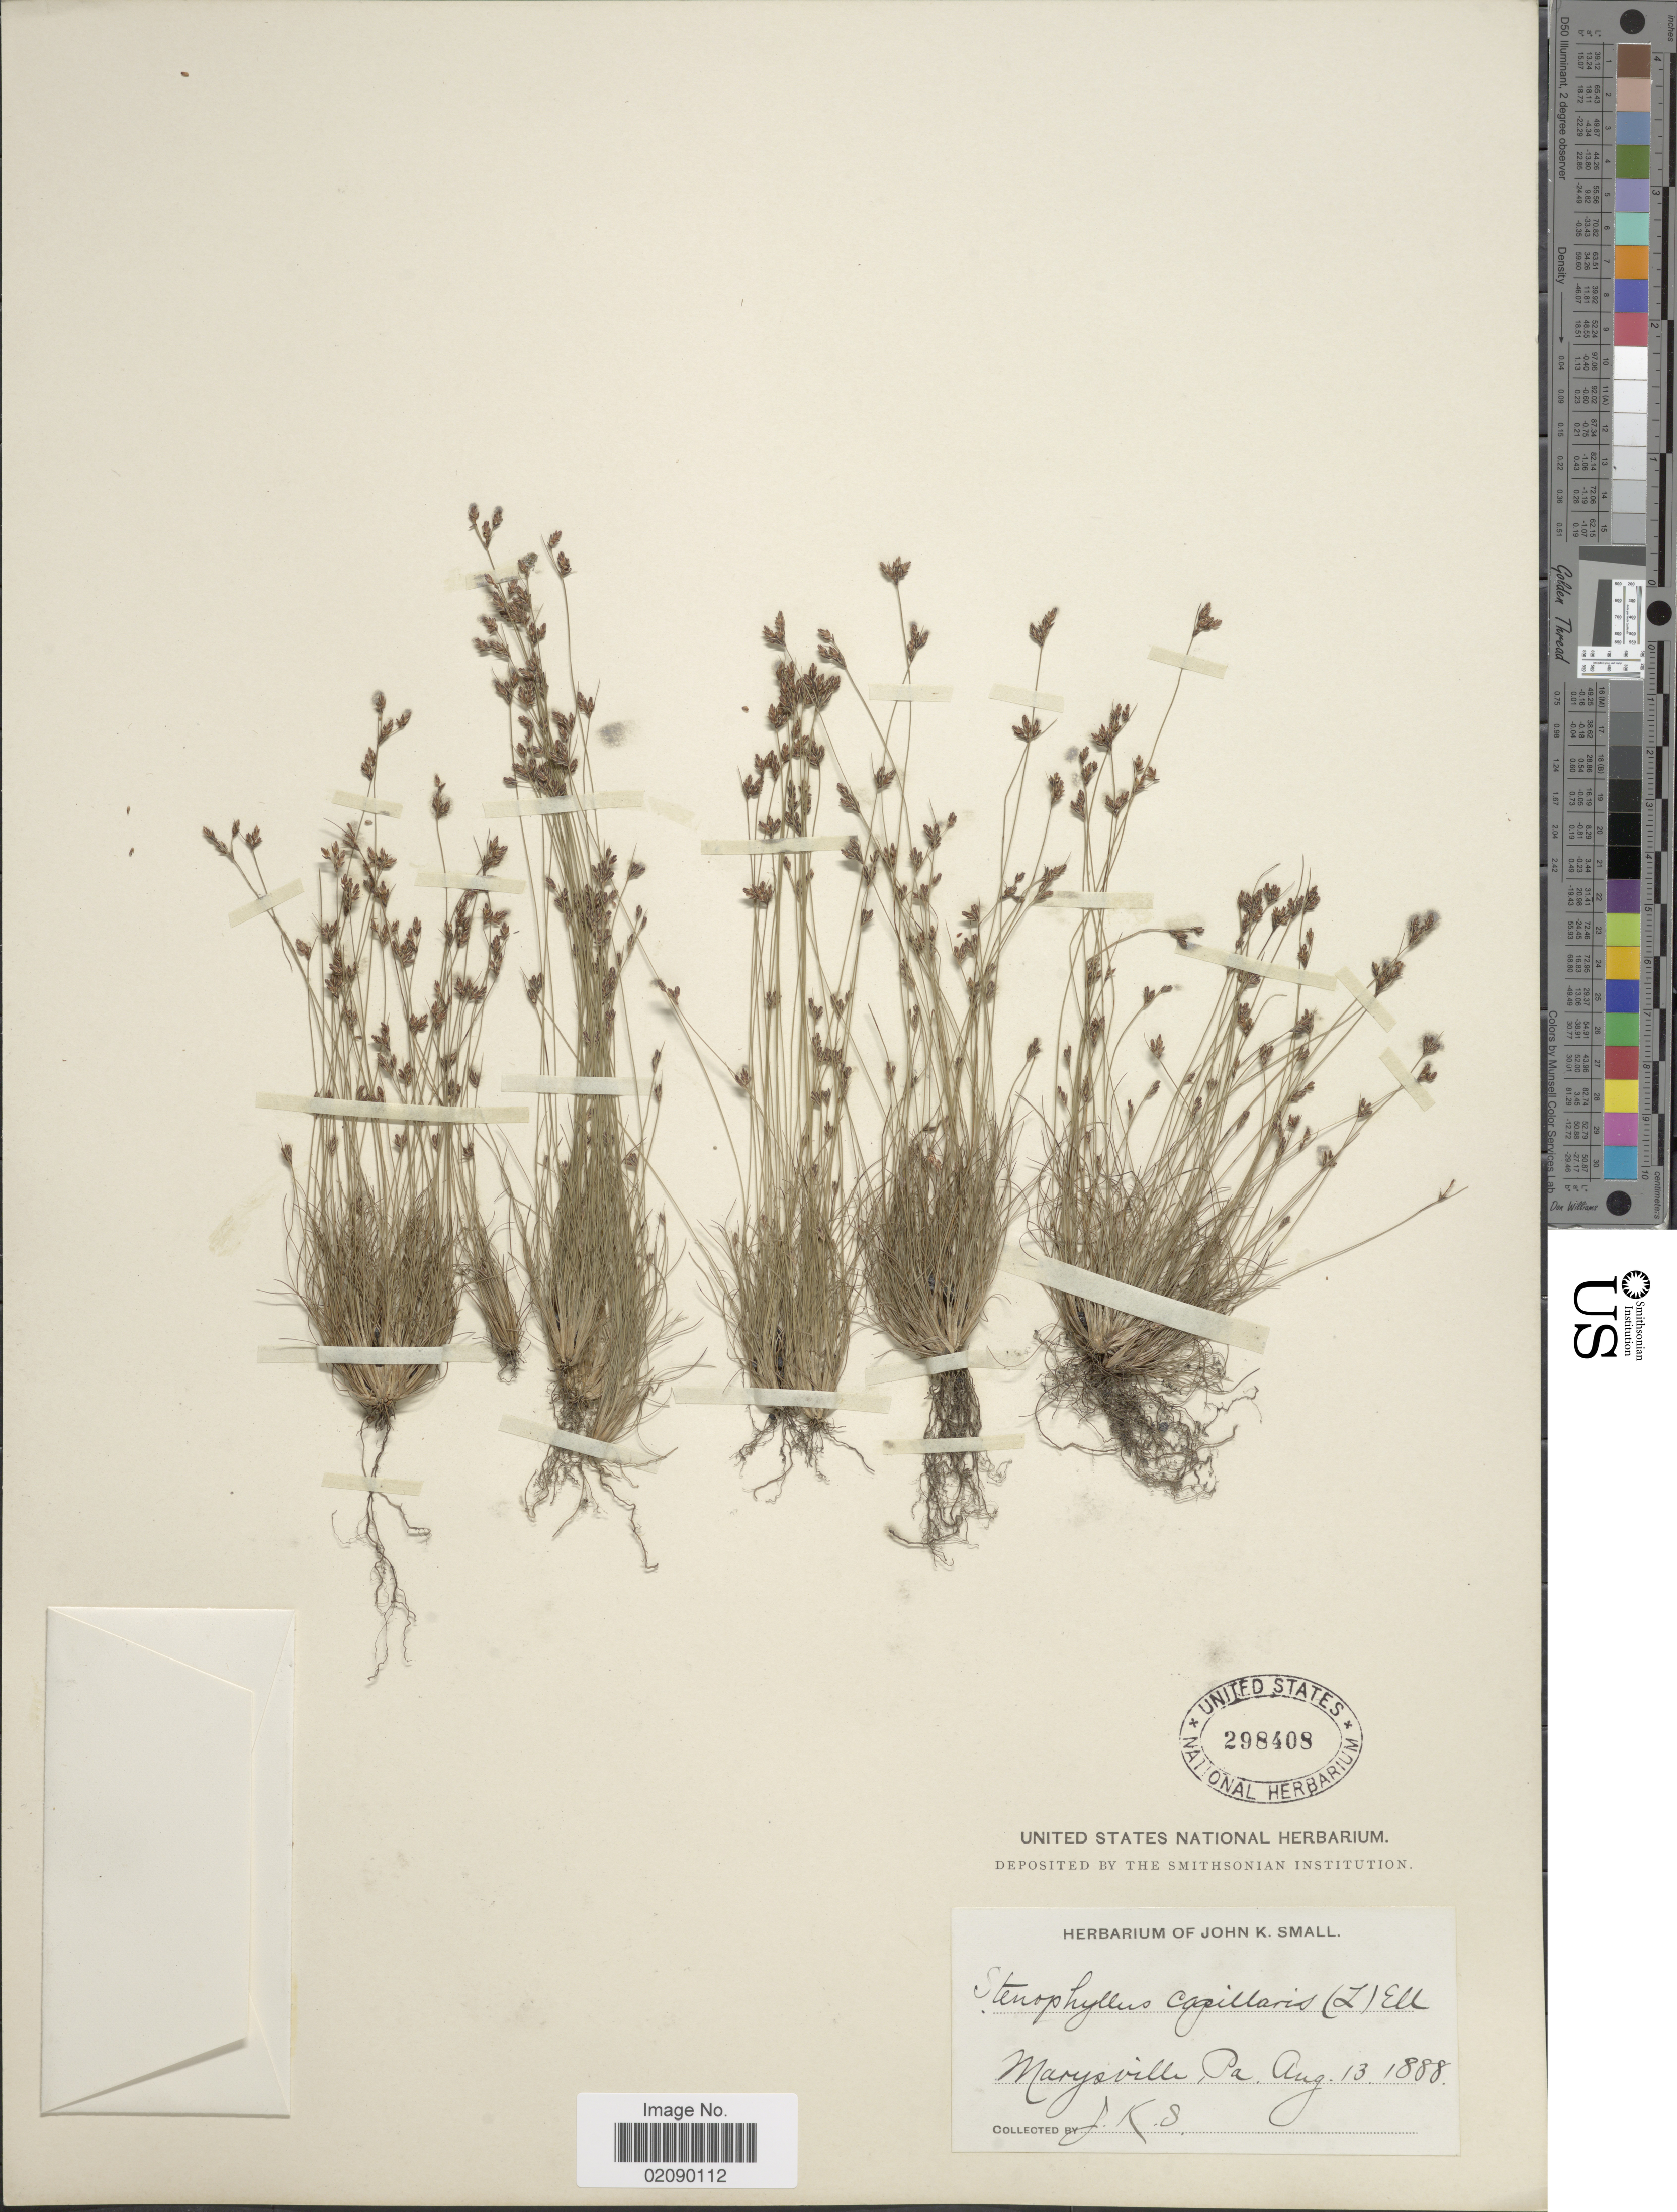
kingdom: Plantae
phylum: Tracheophyta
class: Liliopsida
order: Poales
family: Cyperaceae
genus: Bulbostylis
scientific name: Bulbostylis capillaris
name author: (L.) Kunth ex C.B. Clarke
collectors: J. K. Small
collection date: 1888-08-13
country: United States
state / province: Pennsylvania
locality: Marysville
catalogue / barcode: US 298408